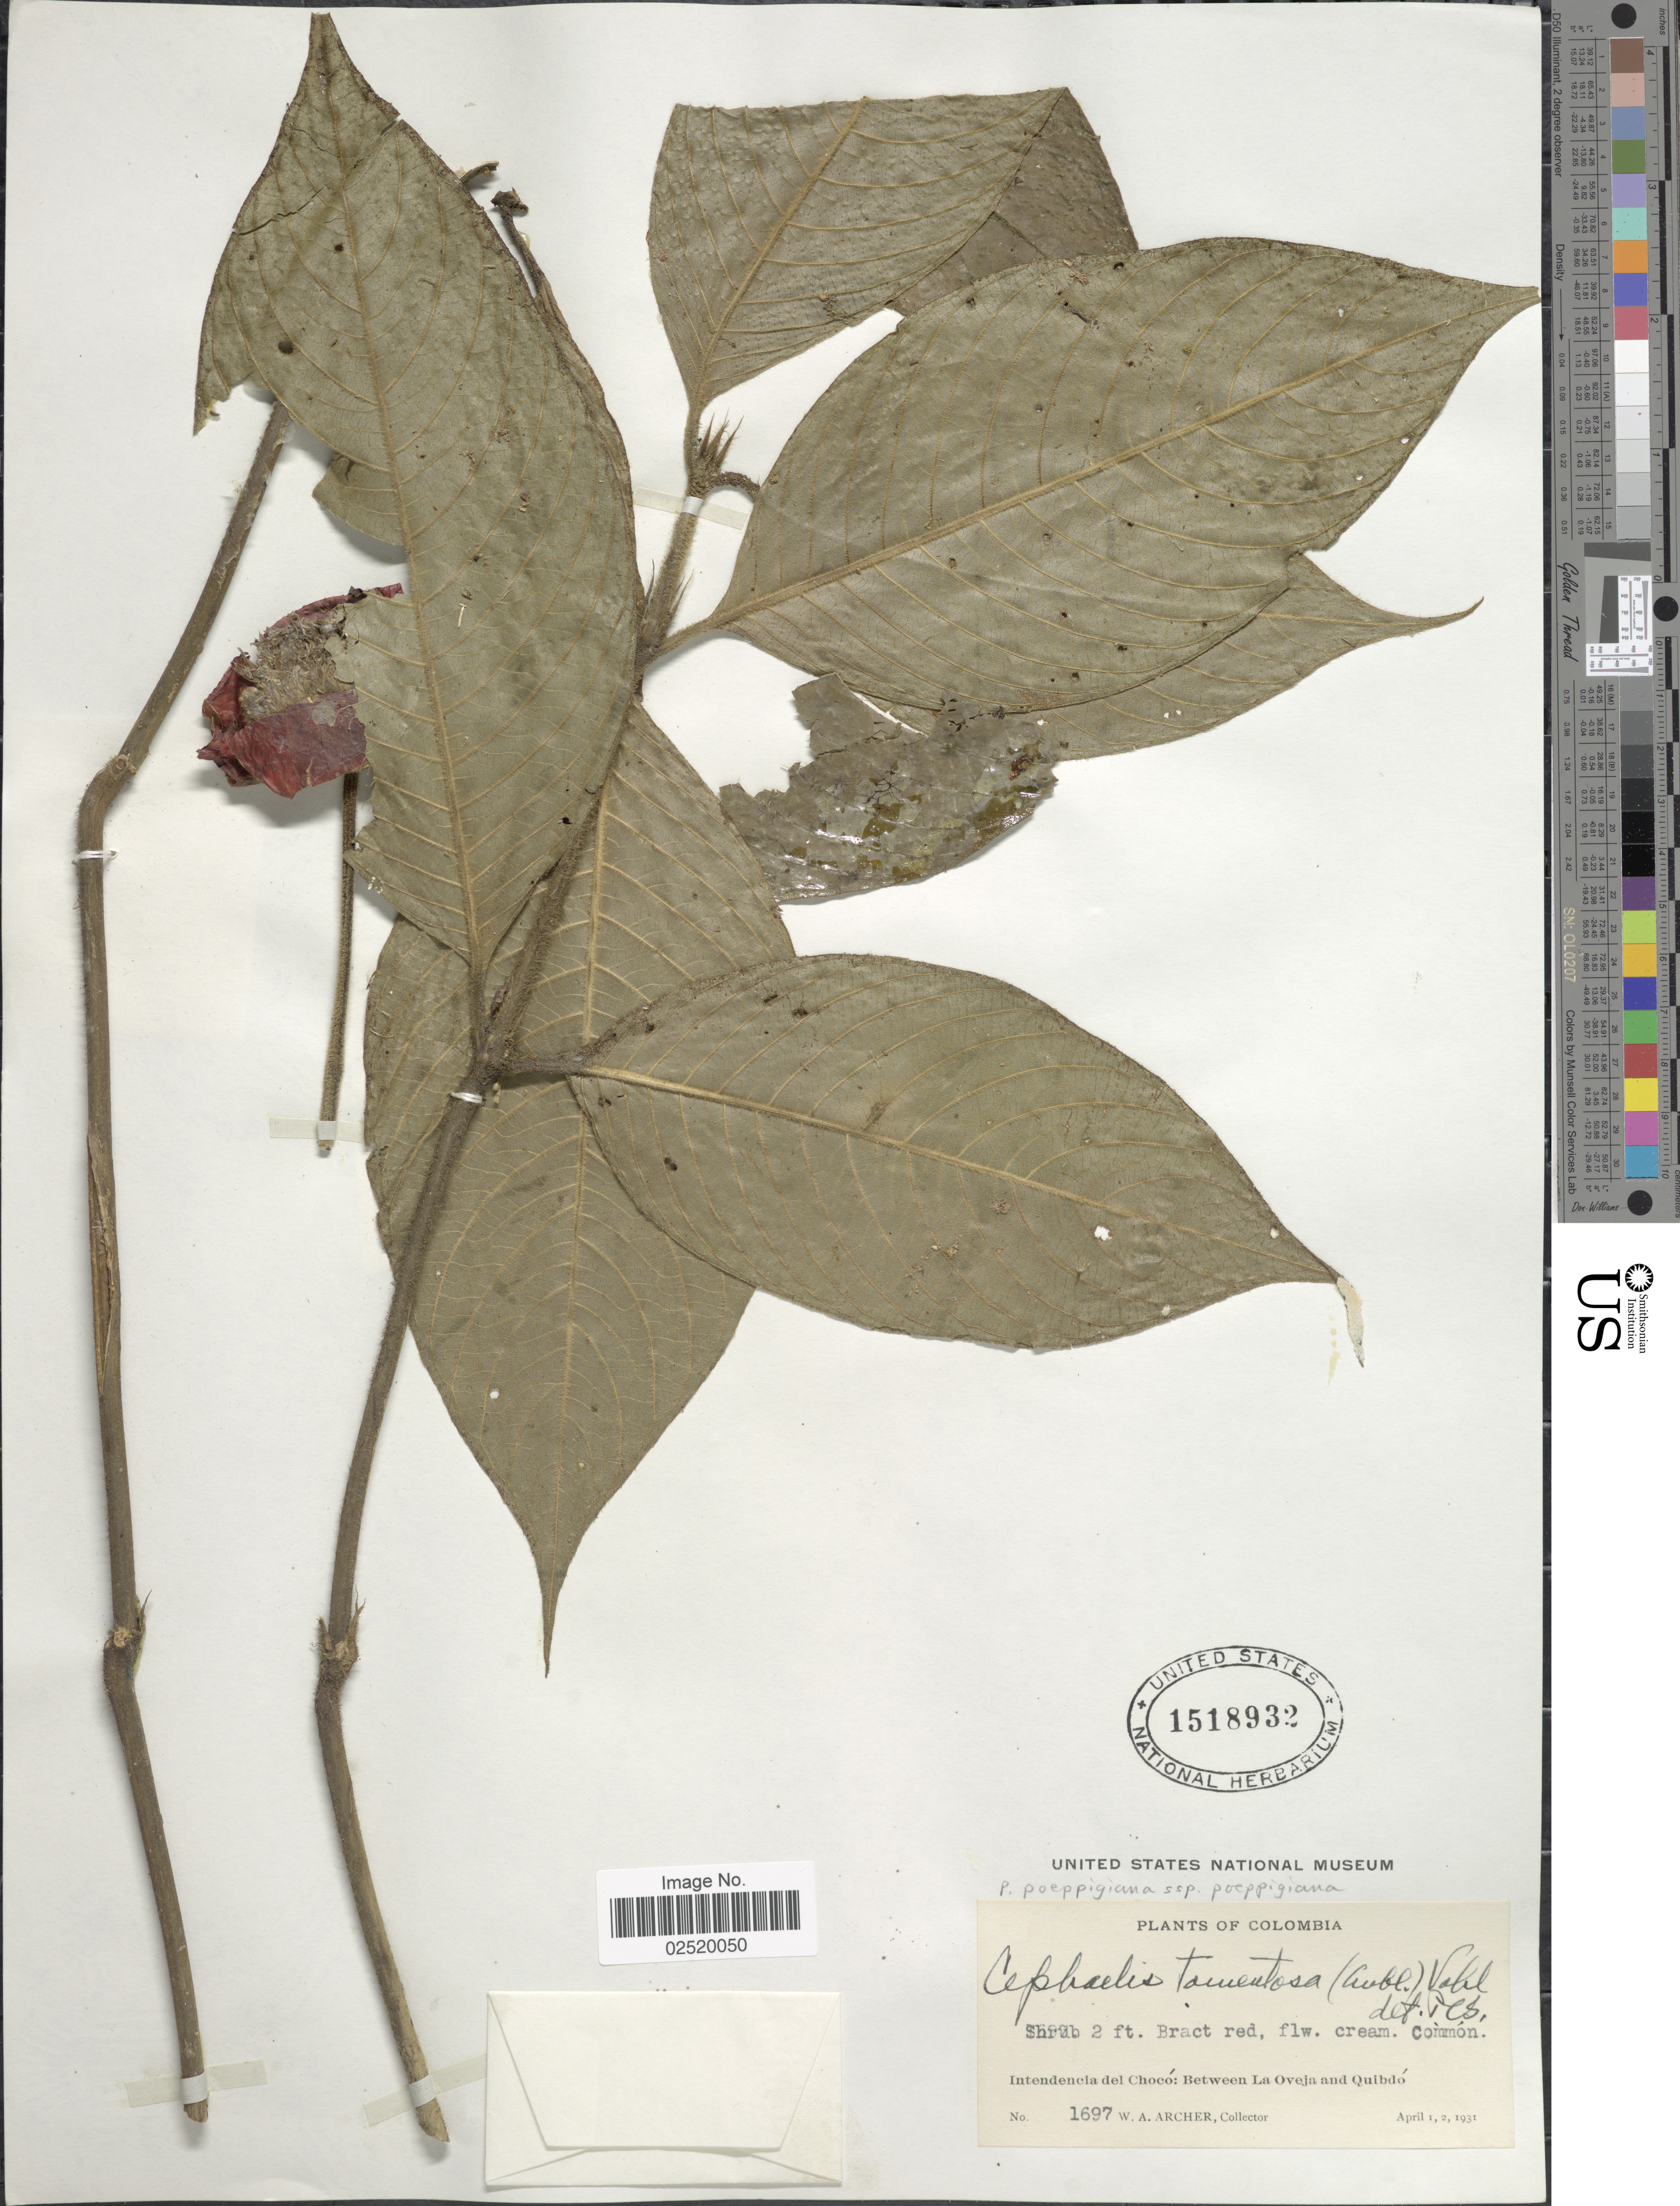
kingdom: Plantae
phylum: Tracheophyta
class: Magnoliopsida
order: Gentianales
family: Rubiaceae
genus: Psychotria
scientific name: Psychotria poeppigiana subsp. poeppigiana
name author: Müll. Arg.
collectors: W. A. Archer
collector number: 1697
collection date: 1931-04-01/1931-04-02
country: Colombia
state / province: Chocó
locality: Intendencia del Choco: Between La Oveja and Quibdo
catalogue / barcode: US 1518932